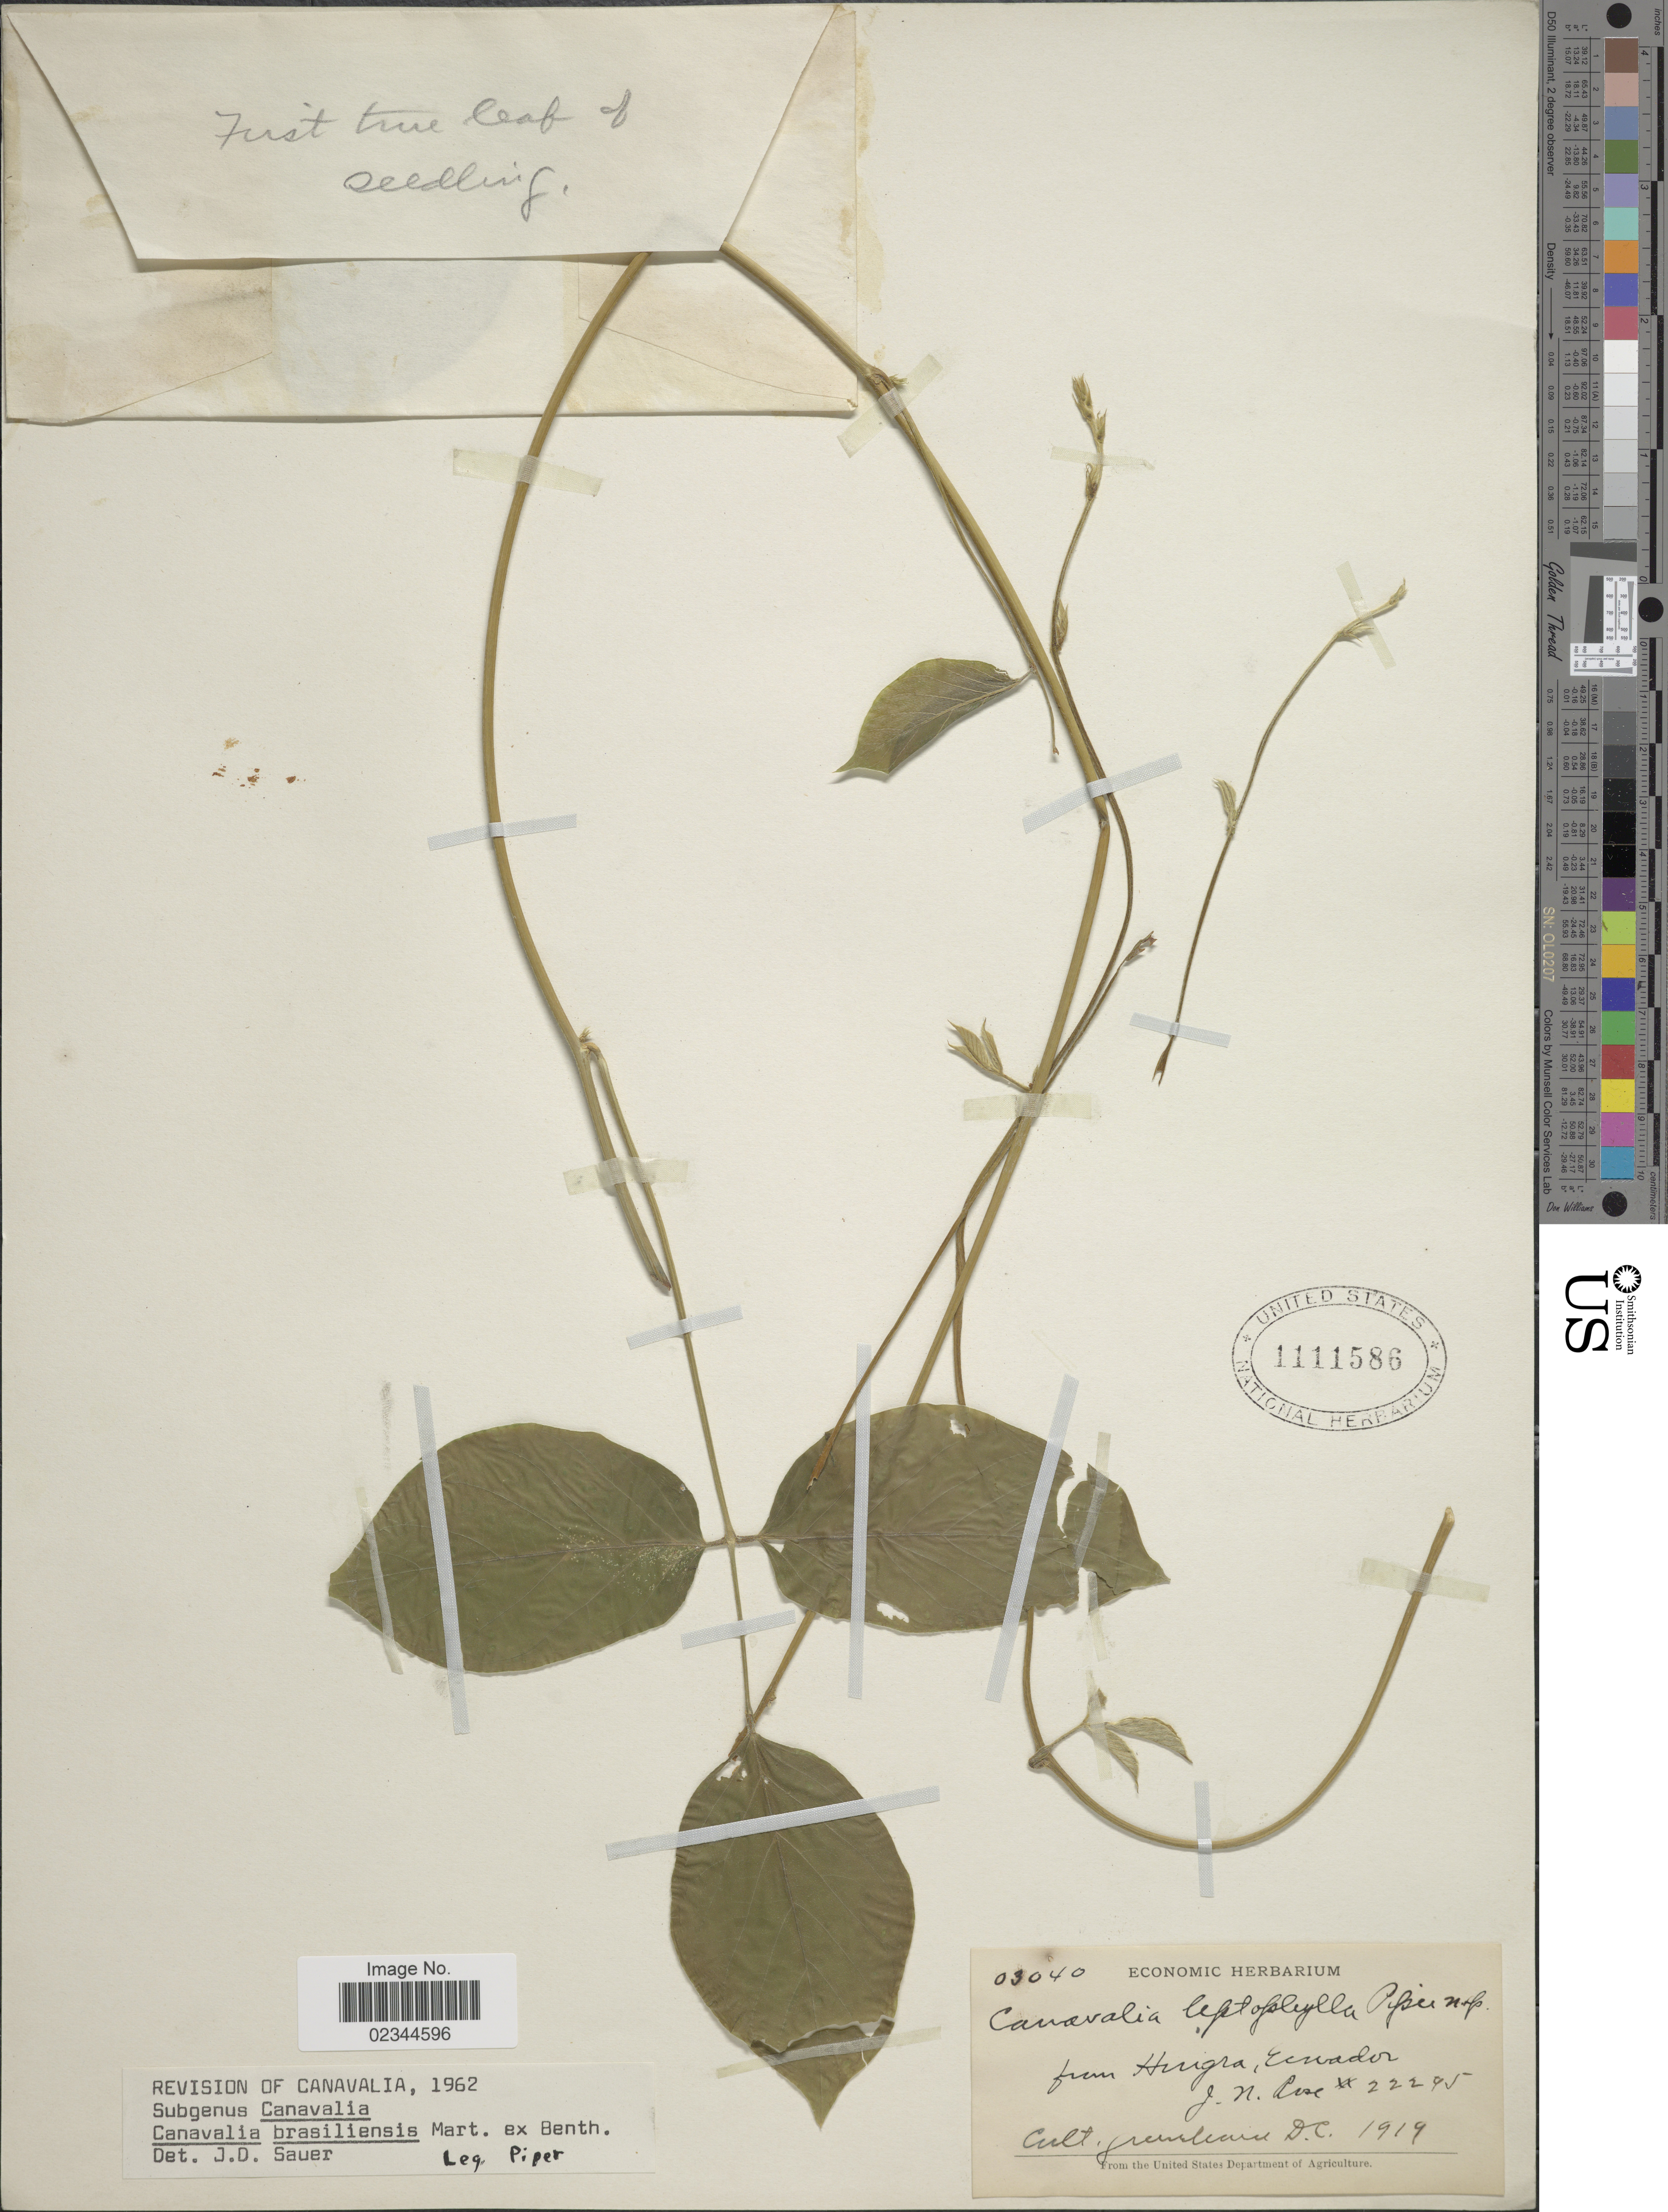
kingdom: Plantae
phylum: Tracheophyta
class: Magnoliopsida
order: Fabales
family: Fabaceae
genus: Canavalia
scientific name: Canavalia brasiliensis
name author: Mart. ex Benth.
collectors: U.S. Department of Agriculture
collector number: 03040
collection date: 1919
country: United States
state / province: District of Columbia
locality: Greenhouse D.C.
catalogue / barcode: US 1111586